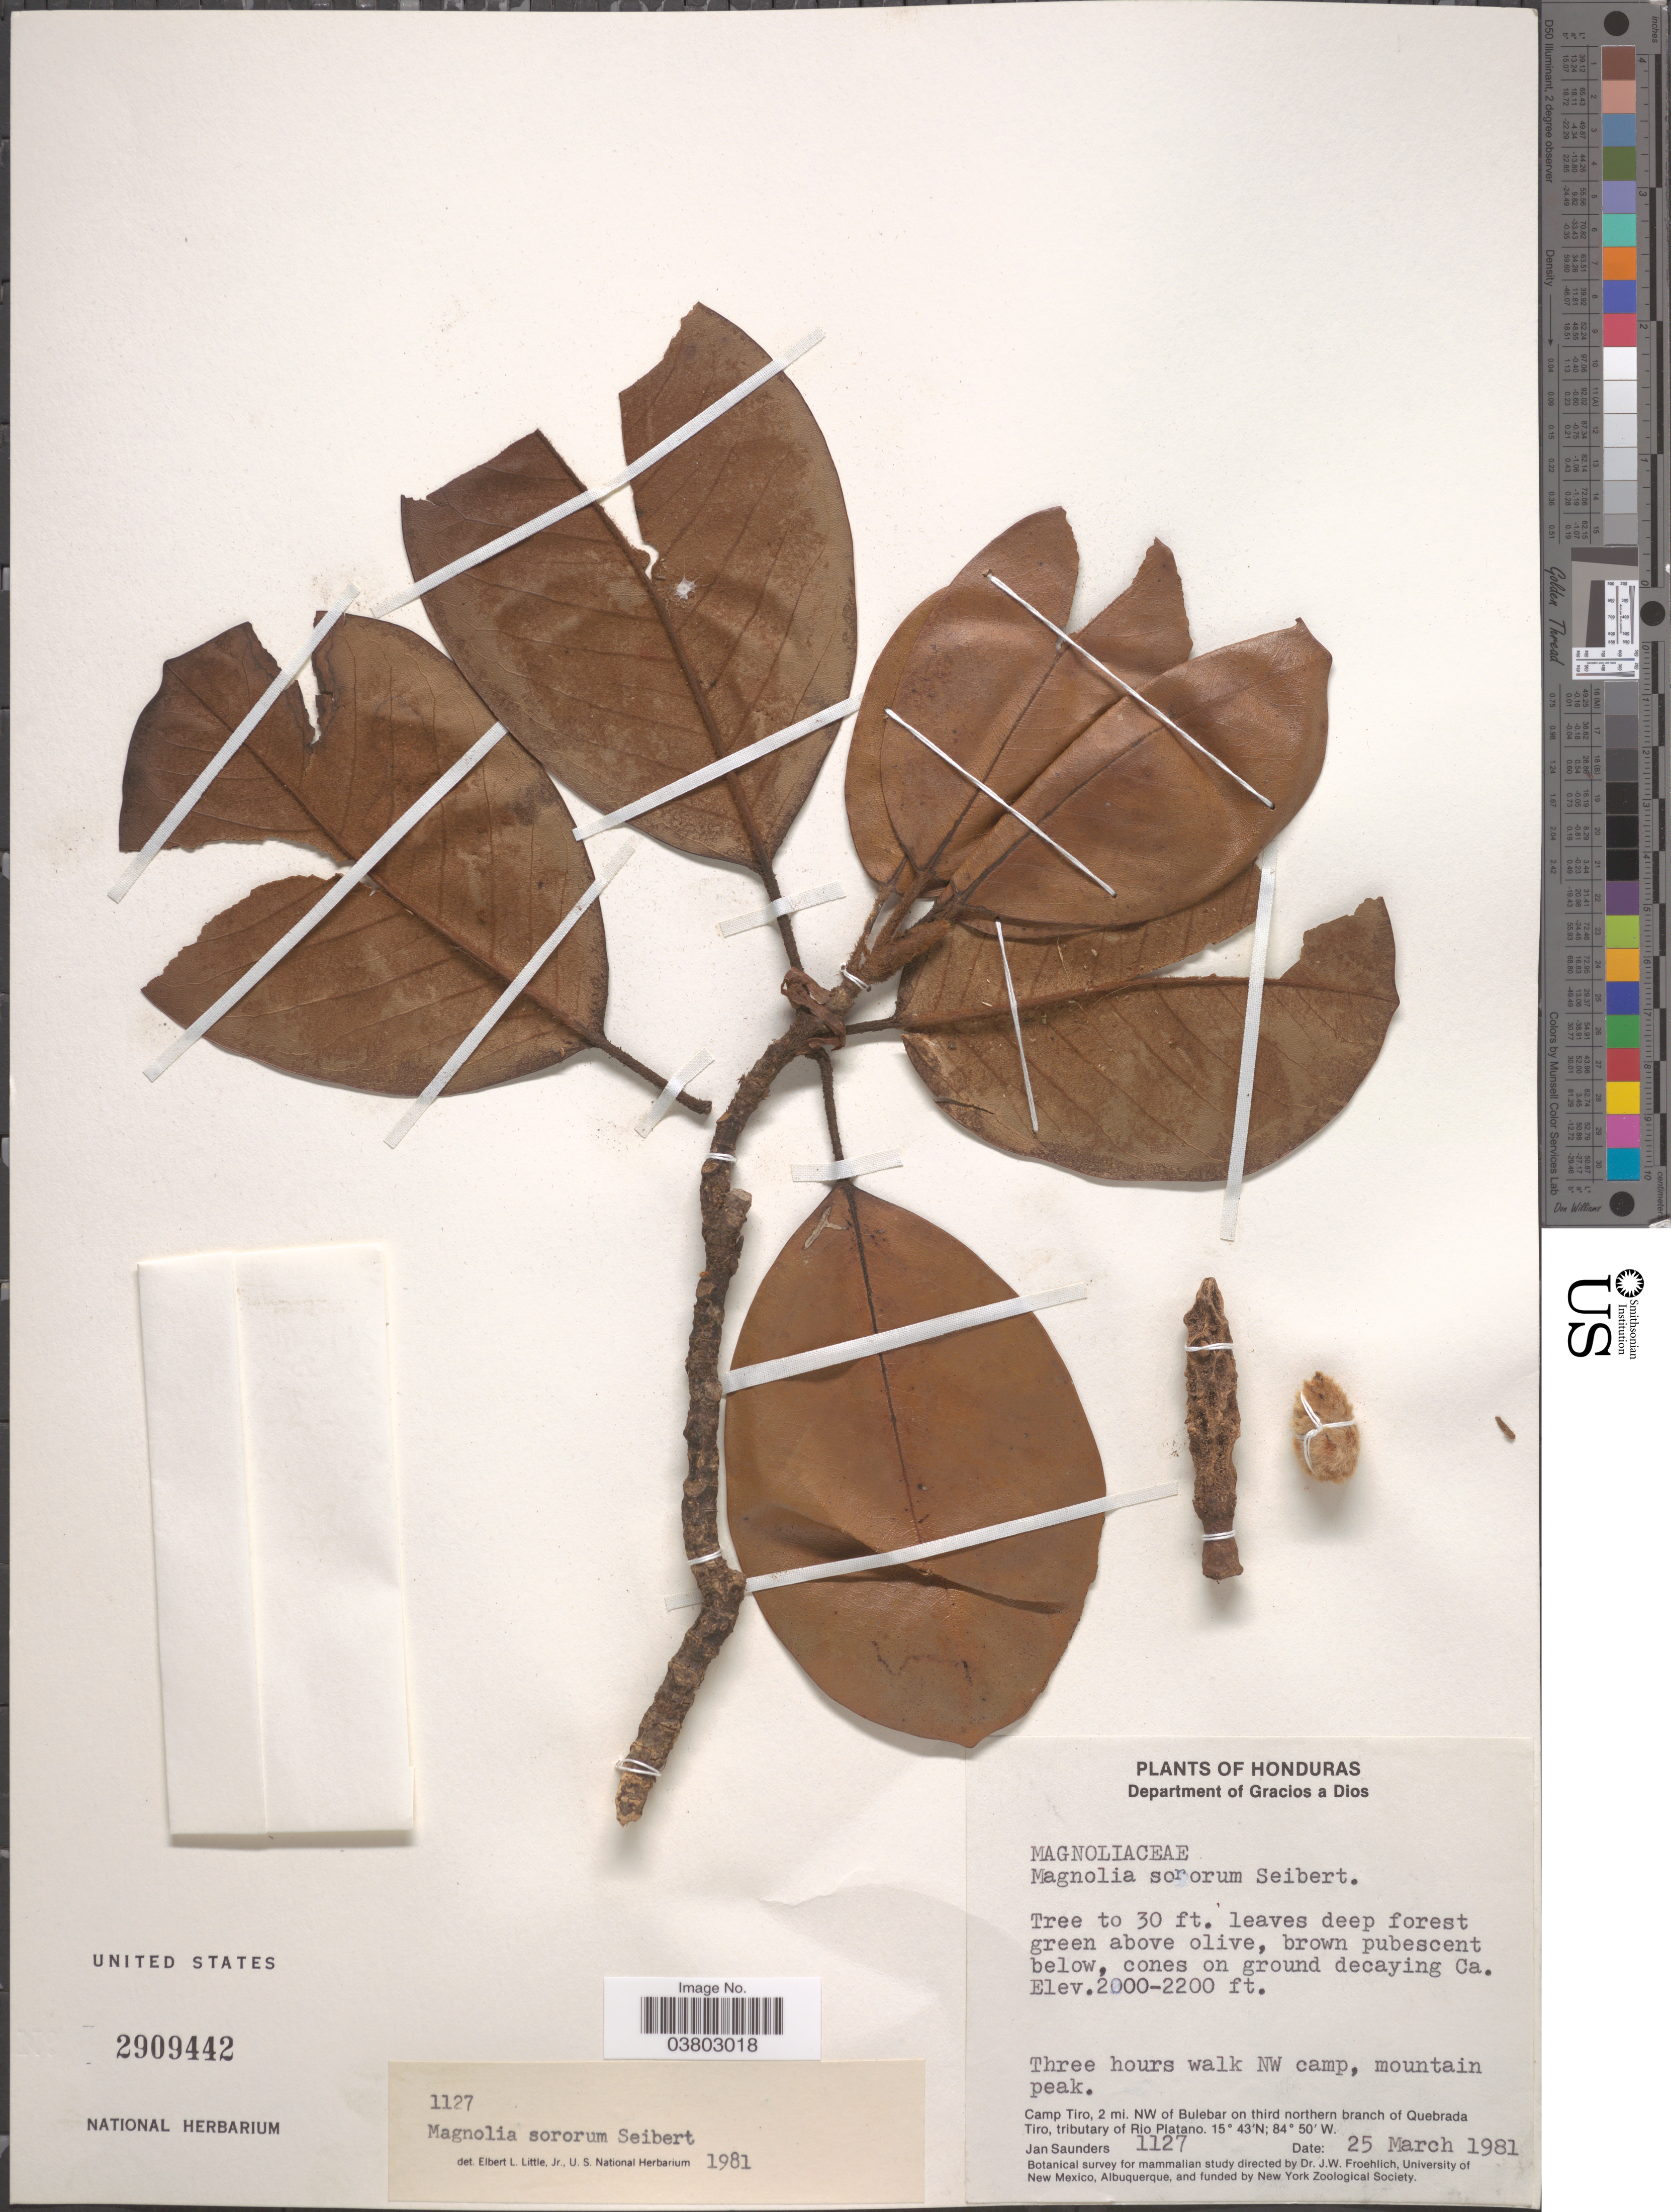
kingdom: Plantae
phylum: Tracheophyta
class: Magnoliopsida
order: Magnoliales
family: Magnoliaceae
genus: Magnolia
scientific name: Magnolia sororum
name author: Seibert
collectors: J. G. Saunders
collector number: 1127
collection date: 1981-03-25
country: Honduras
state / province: Gracias de Dios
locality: Department of Gracios a Dios. Three hours walk NW camp, mountain peak. Camp Tiro, 2 mi. NW of Bulebar on third northern branch of Quebrada Tiro, tributary of Rio Platano.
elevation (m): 610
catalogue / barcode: US 2909442